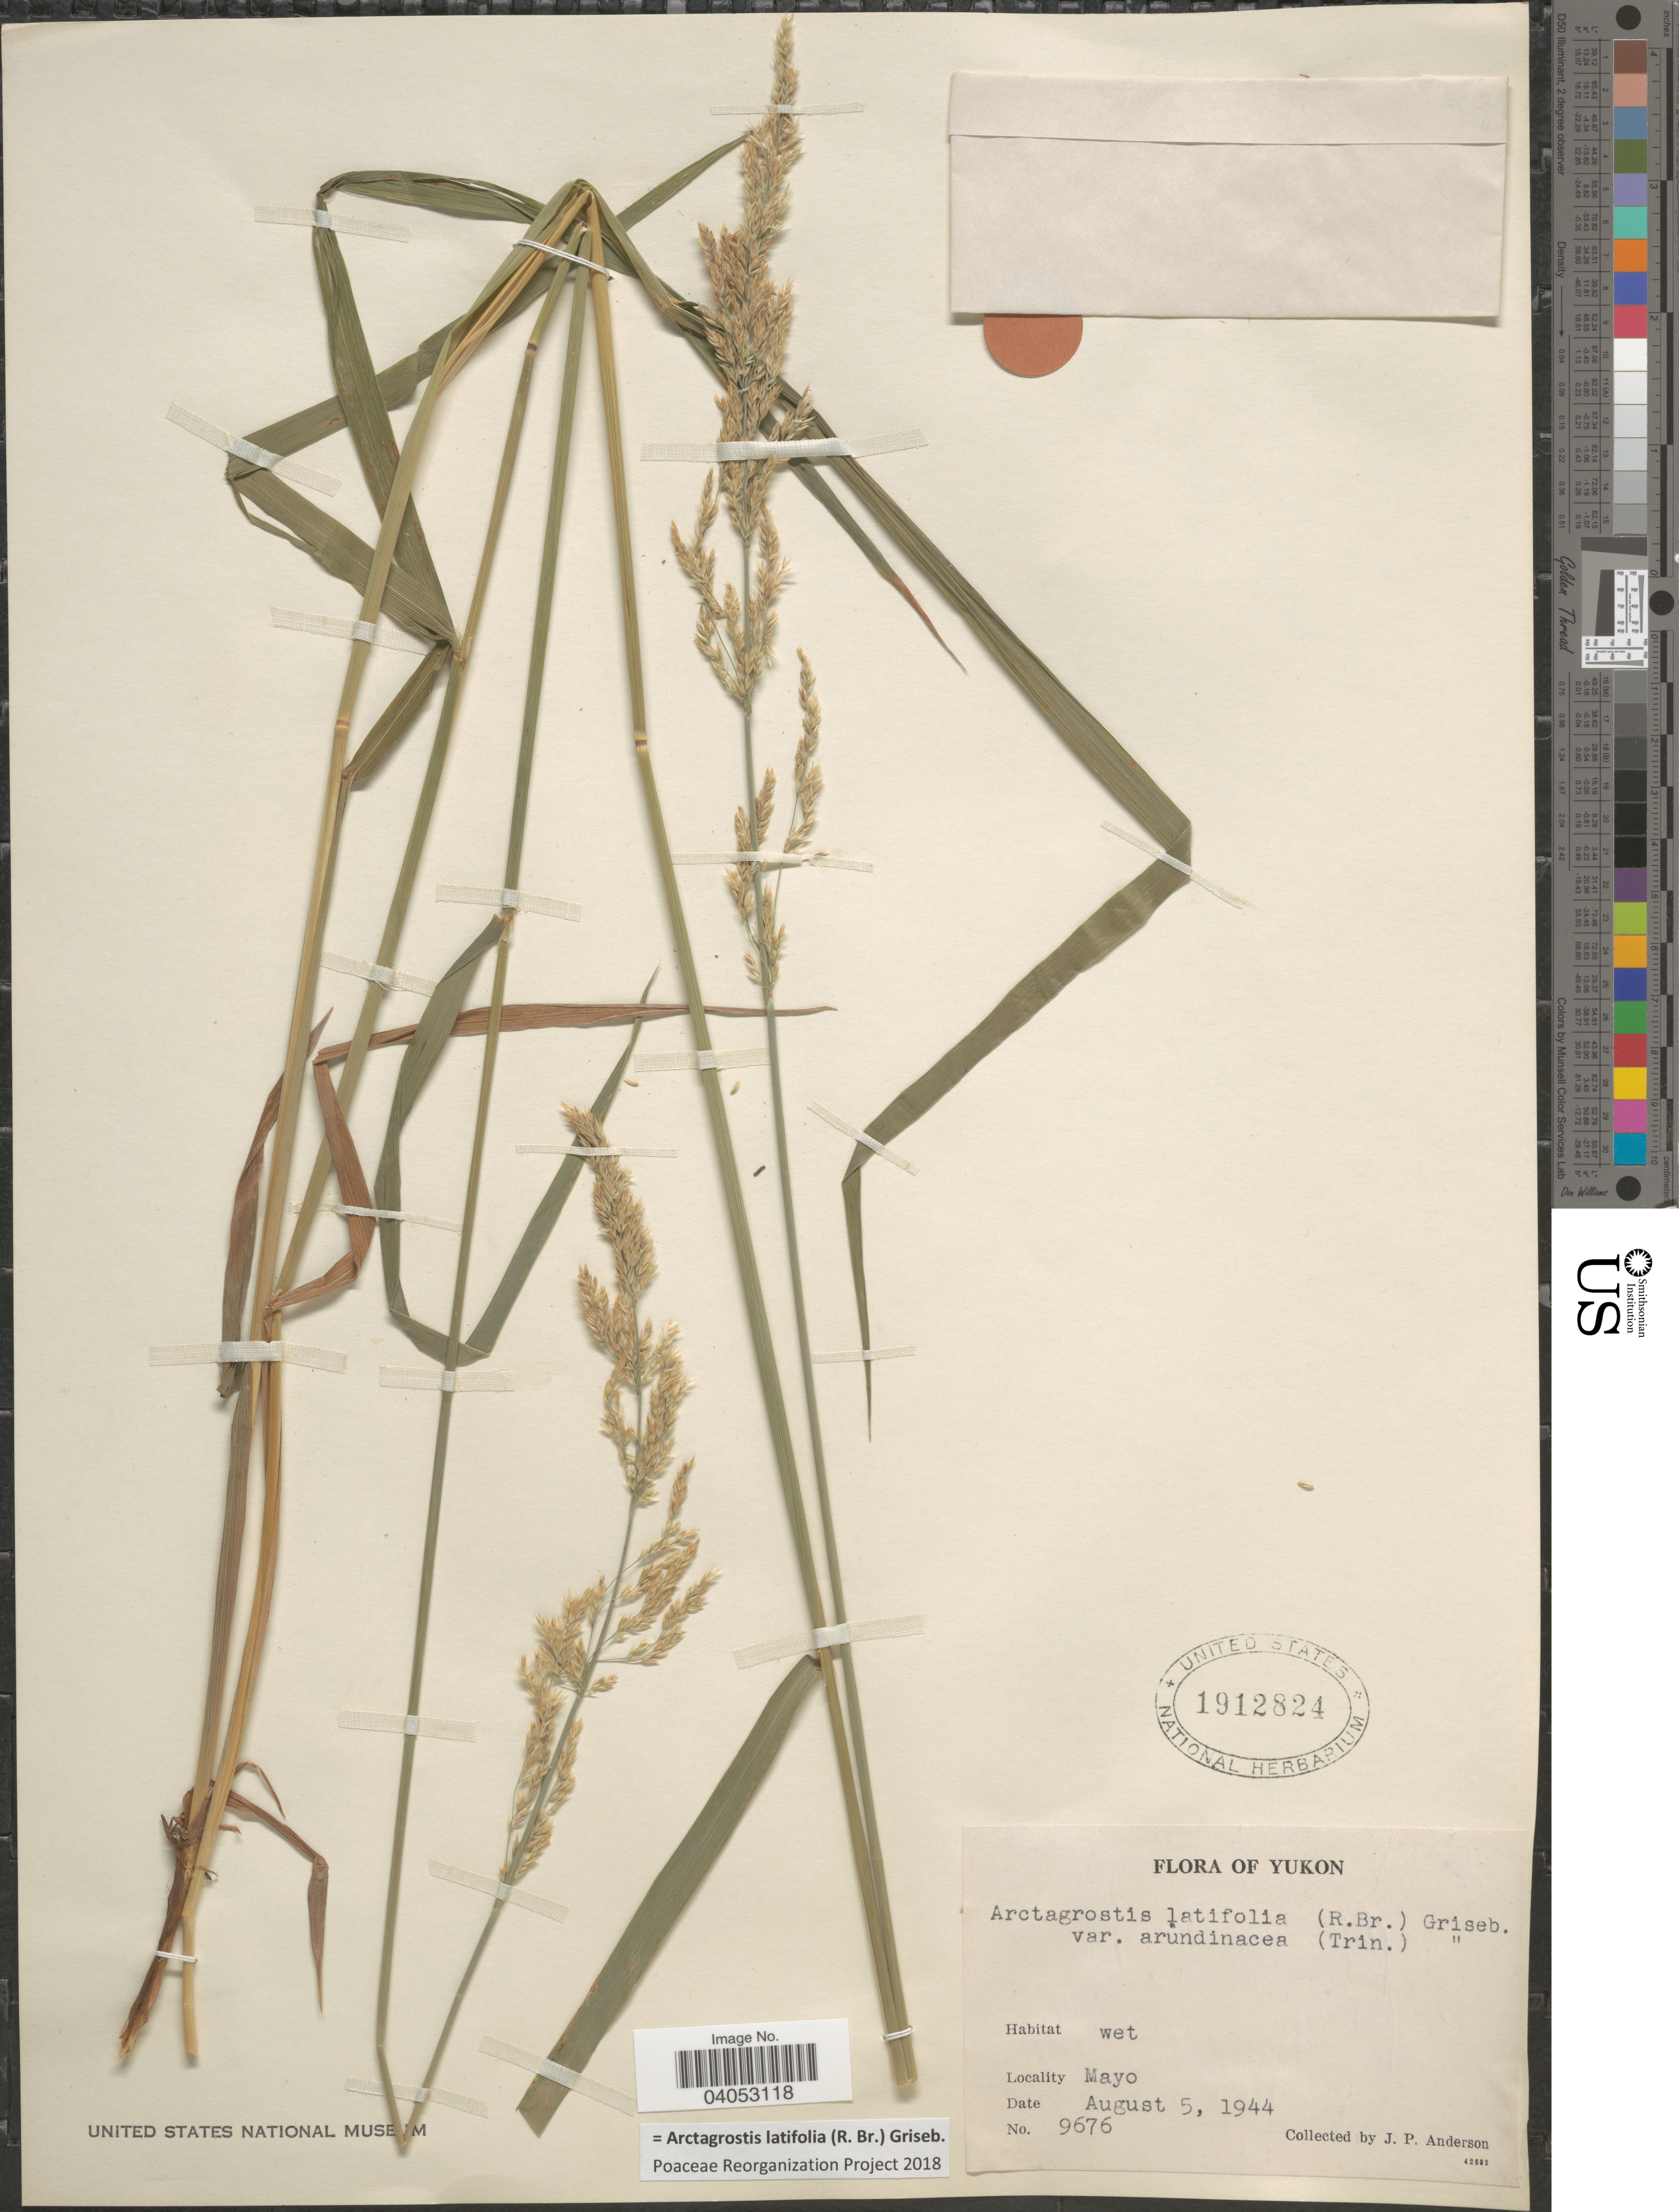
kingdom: Plantae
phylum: Tracheophyta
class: Liliopsida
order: Poales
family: Poaceae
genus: Arctagrostis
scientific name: Arctagrostis latifolia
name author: (R. Br.) Griseb.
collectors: J. P. Anderson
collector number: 9676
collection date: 1944-08-05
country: Canada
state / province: Yukon Territory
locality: Yukon. Mayo.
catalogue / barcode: US 1912824